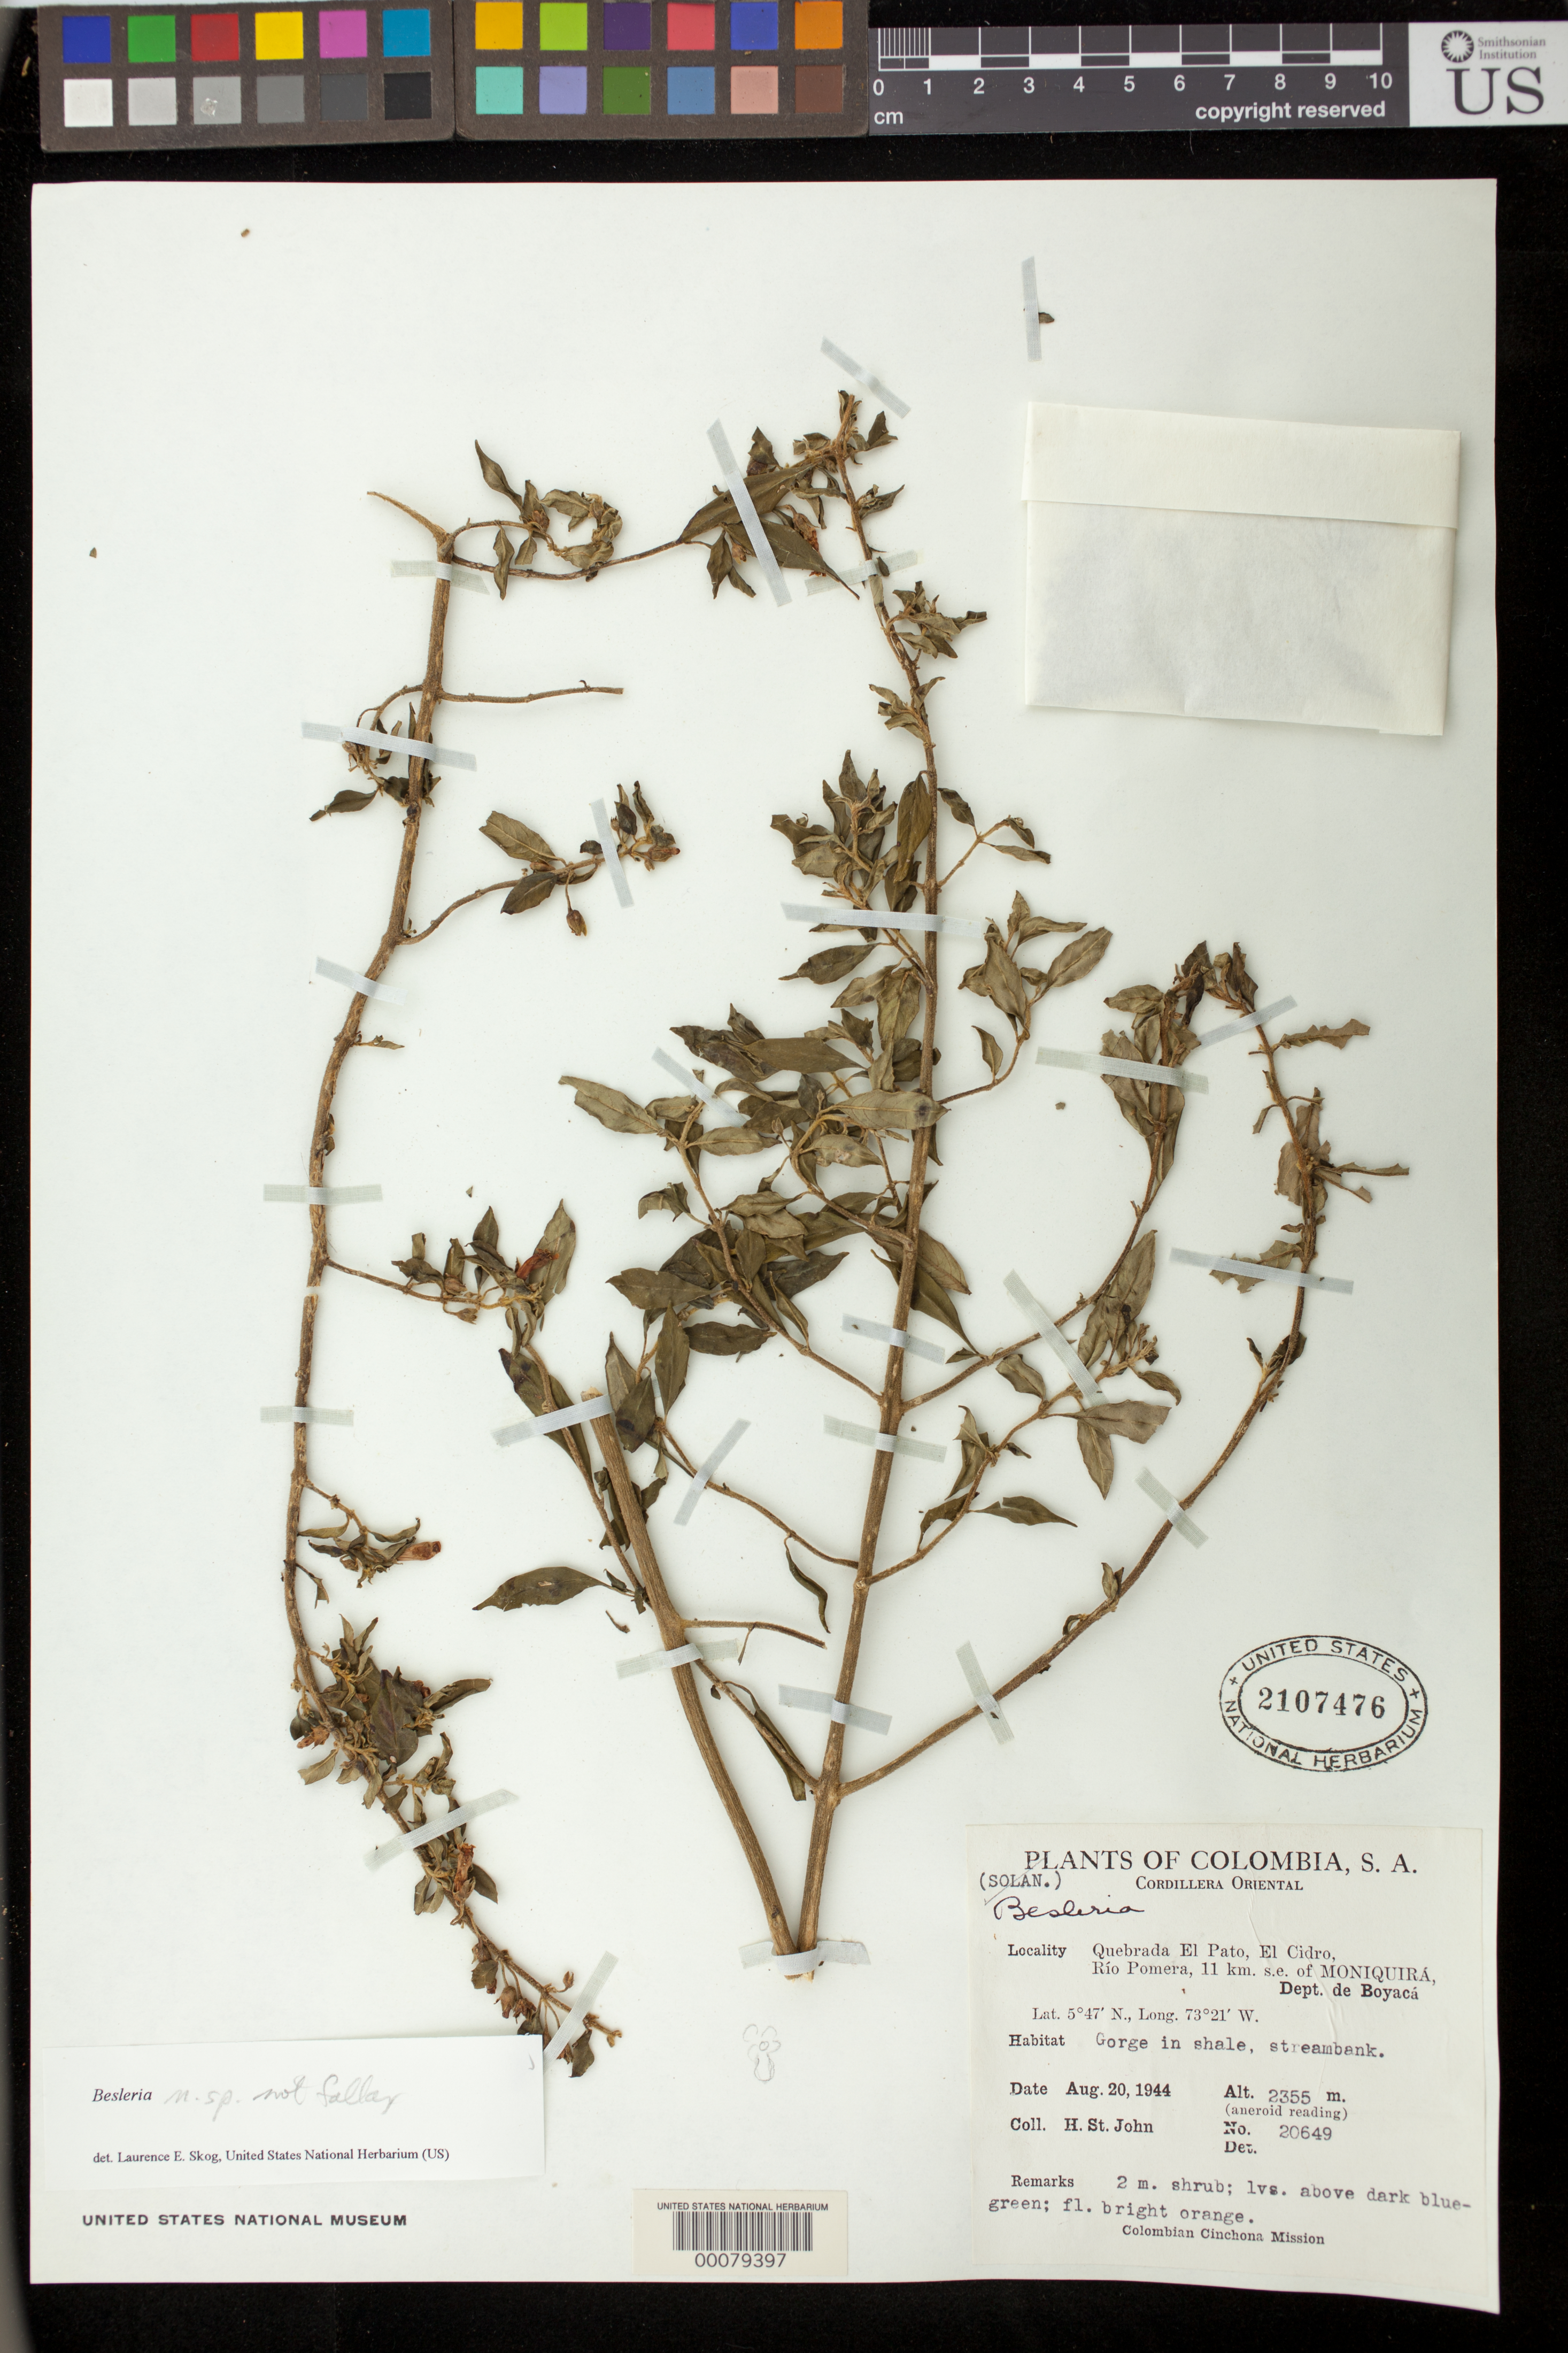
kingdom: Plantae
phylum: Tracheophyta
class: Magnoliopsida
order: Lamiales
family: Gesneriaceae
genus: Besleria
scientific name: Besleria sp.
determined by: Skog, Laurence E.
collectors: H. St. John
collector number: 20649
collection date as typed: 20 Aug 1944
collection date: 1944-08-20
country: Colombia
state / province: Boyacá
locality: Quebrada El Pato, El Cidro, Río Pomera, 11 km SE of Moniquirá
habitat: Gorge in shale, streambank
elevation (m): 2355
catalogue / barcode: US 2107476